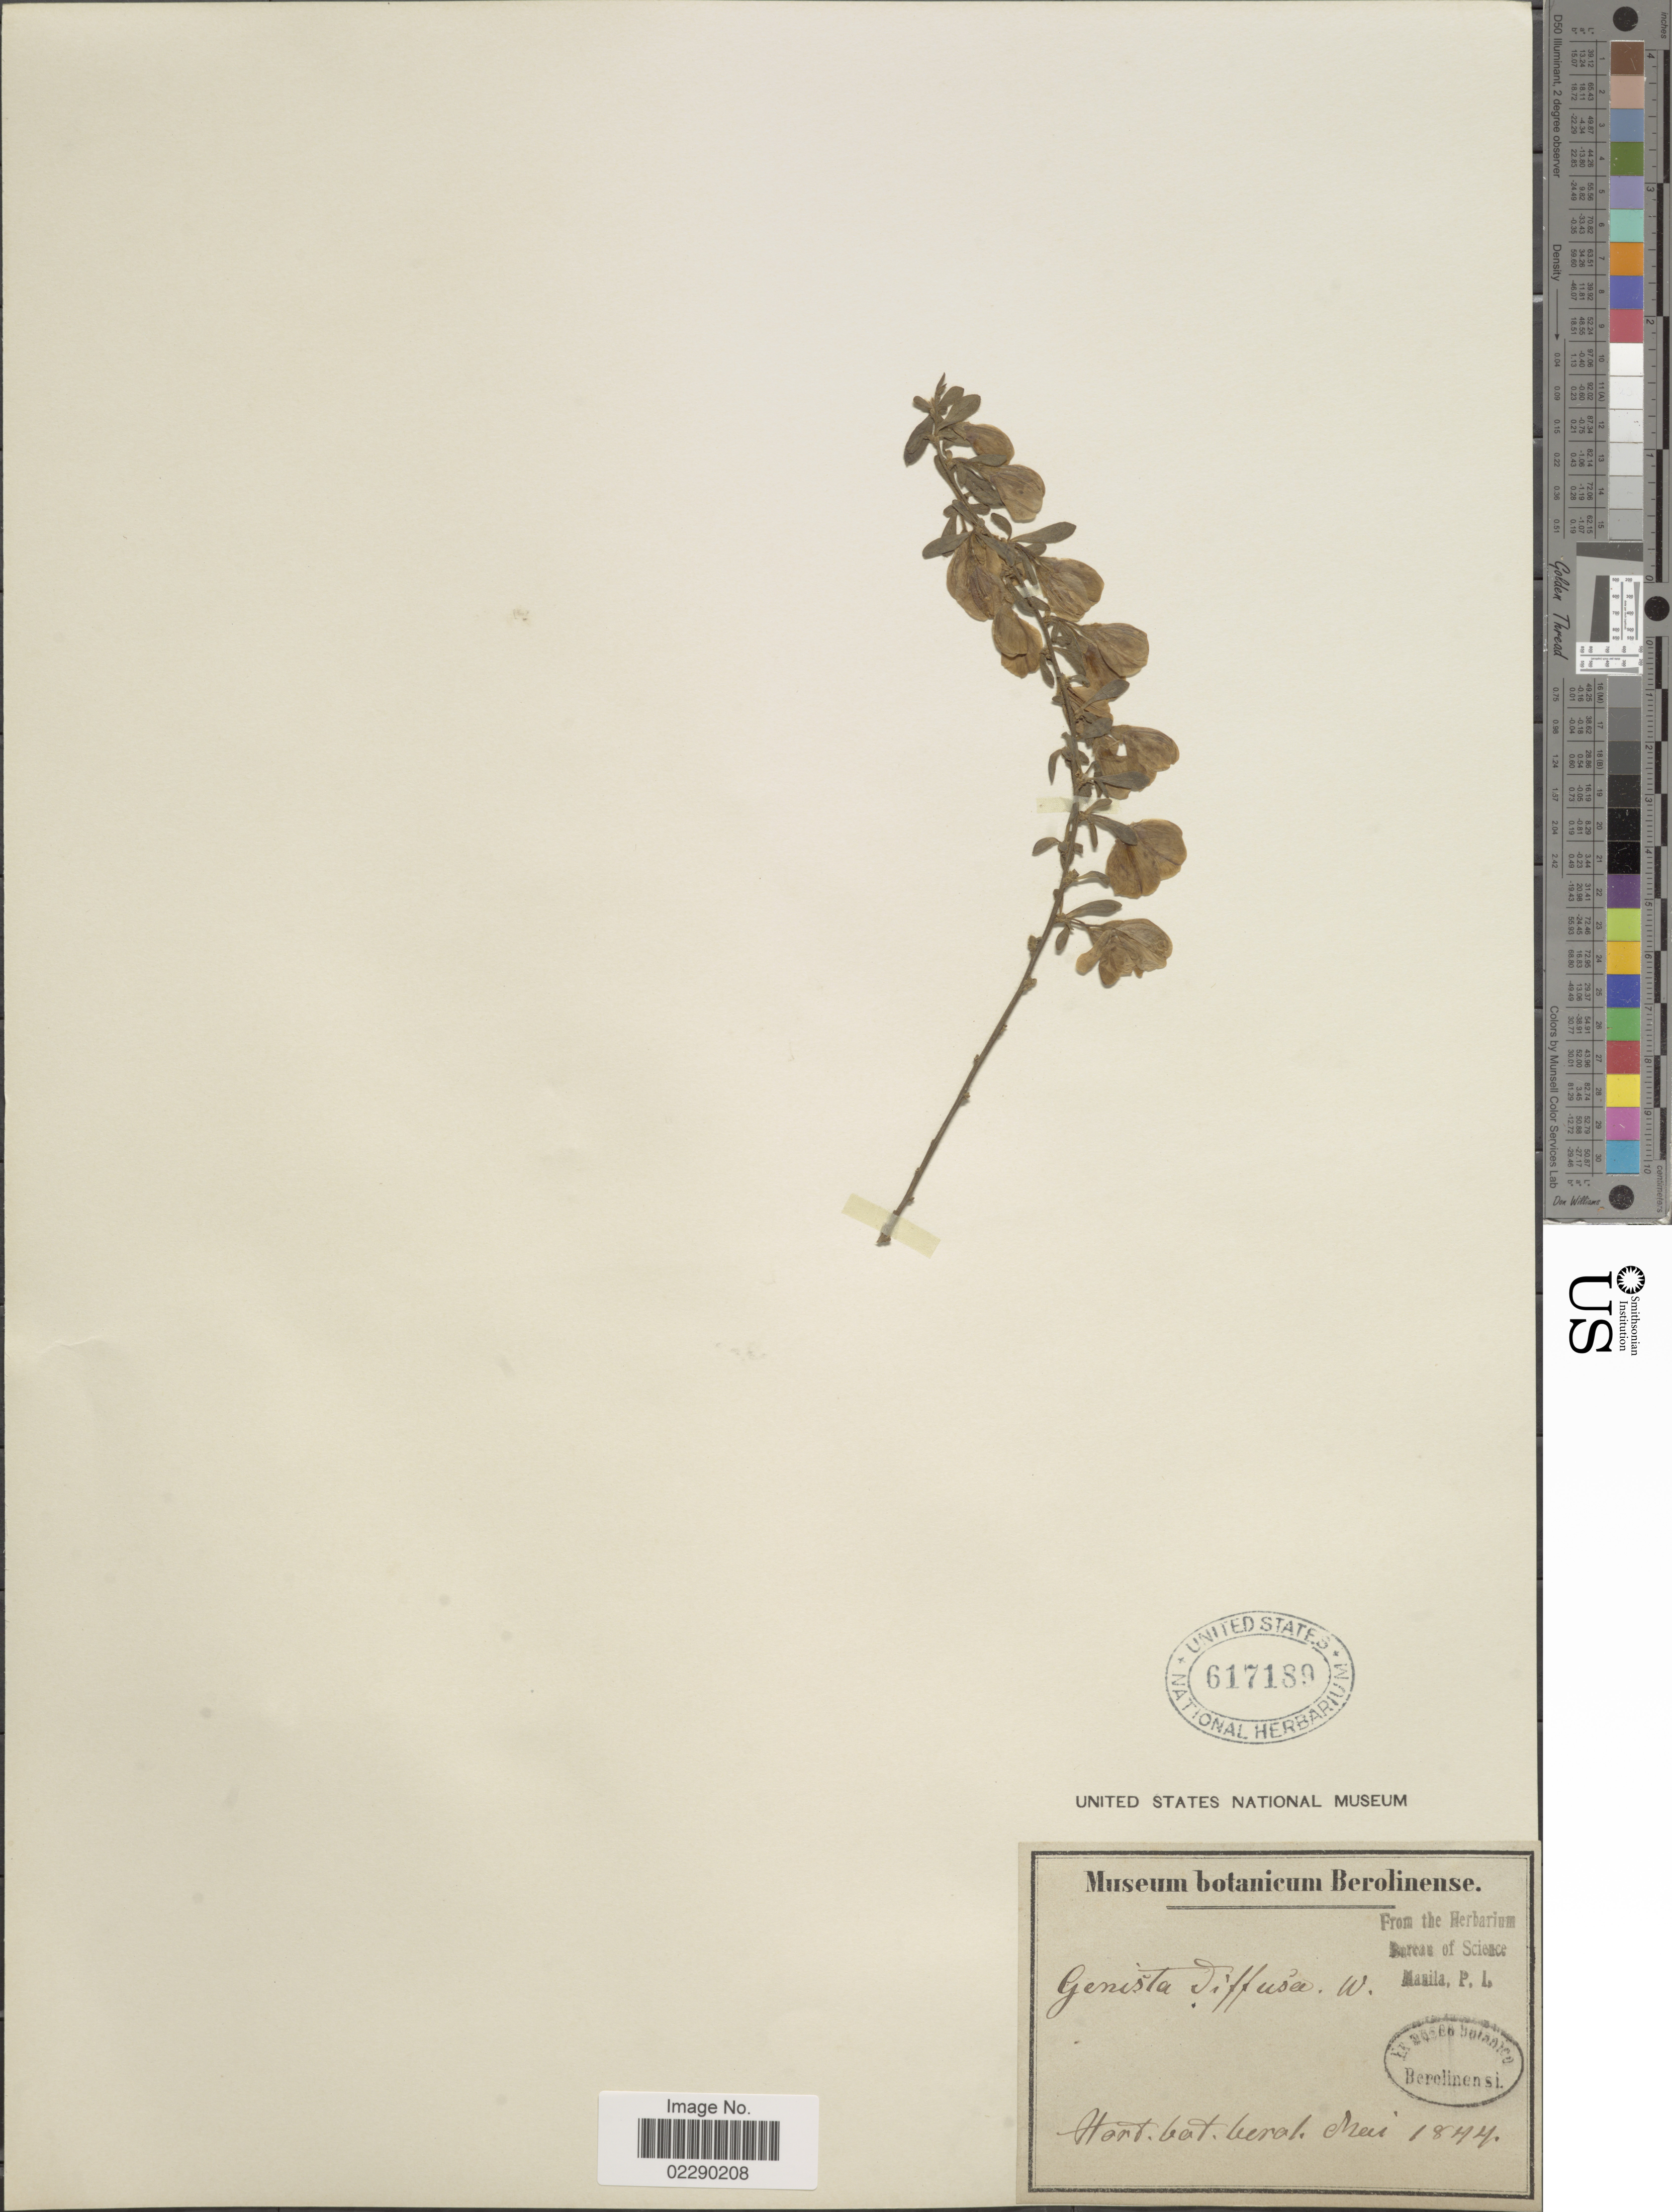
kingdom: Plantae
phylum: Tracheophyta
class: Magnoliopsida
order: Fabales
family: Fabaceae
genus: Cytisus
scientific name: Cytisus decumbens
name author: (Durande) Spach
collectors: Hort. Bot. Berol.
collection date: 1844-05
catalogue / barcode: US 617189